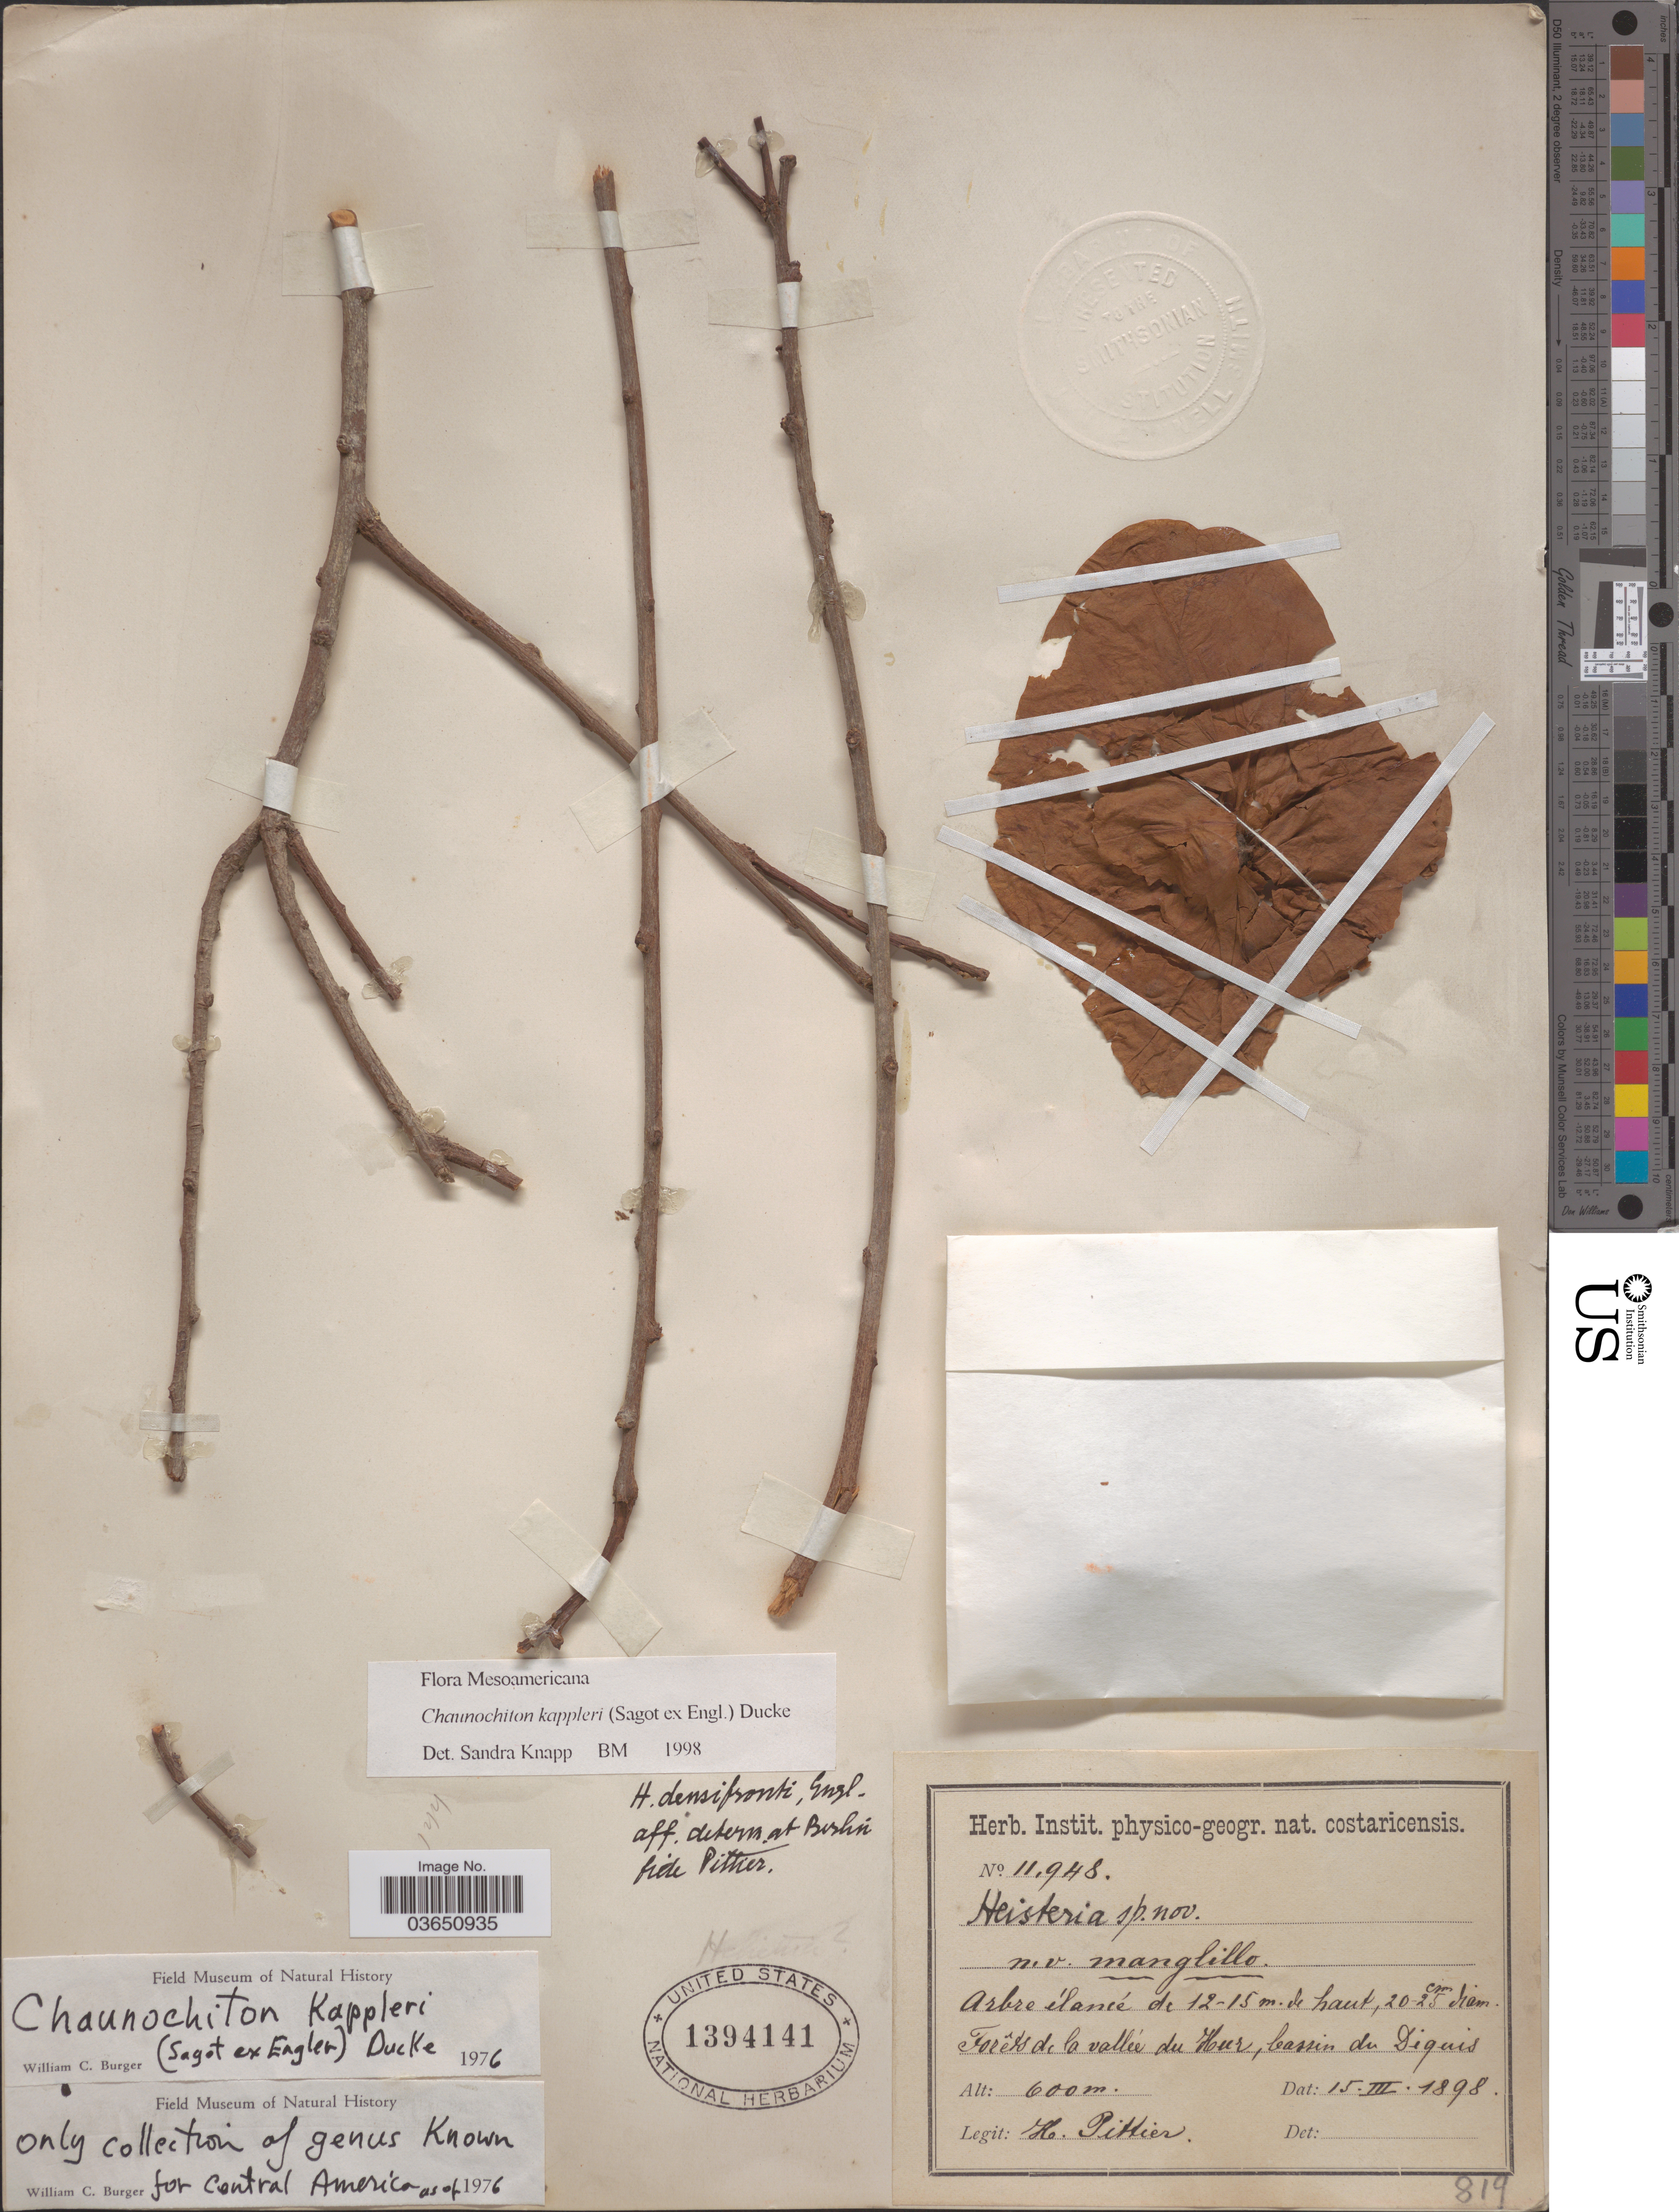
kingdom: Plantae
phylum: Tracheophyta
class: Magnoliopsida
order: Santalales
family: Aptandraceae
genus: Chaunochiton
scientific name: Chaunochiton kappleri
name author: (Sagot ex Engl.) Ducke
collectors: H. F. Pittier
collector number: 11948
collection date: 1898-03-15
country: Costa Rica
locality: Forêts de la vallée du Hur, bassin du Diquis. [forests of valley of Hur, basin of Diquis]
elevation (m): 600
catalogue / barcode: US 1394141